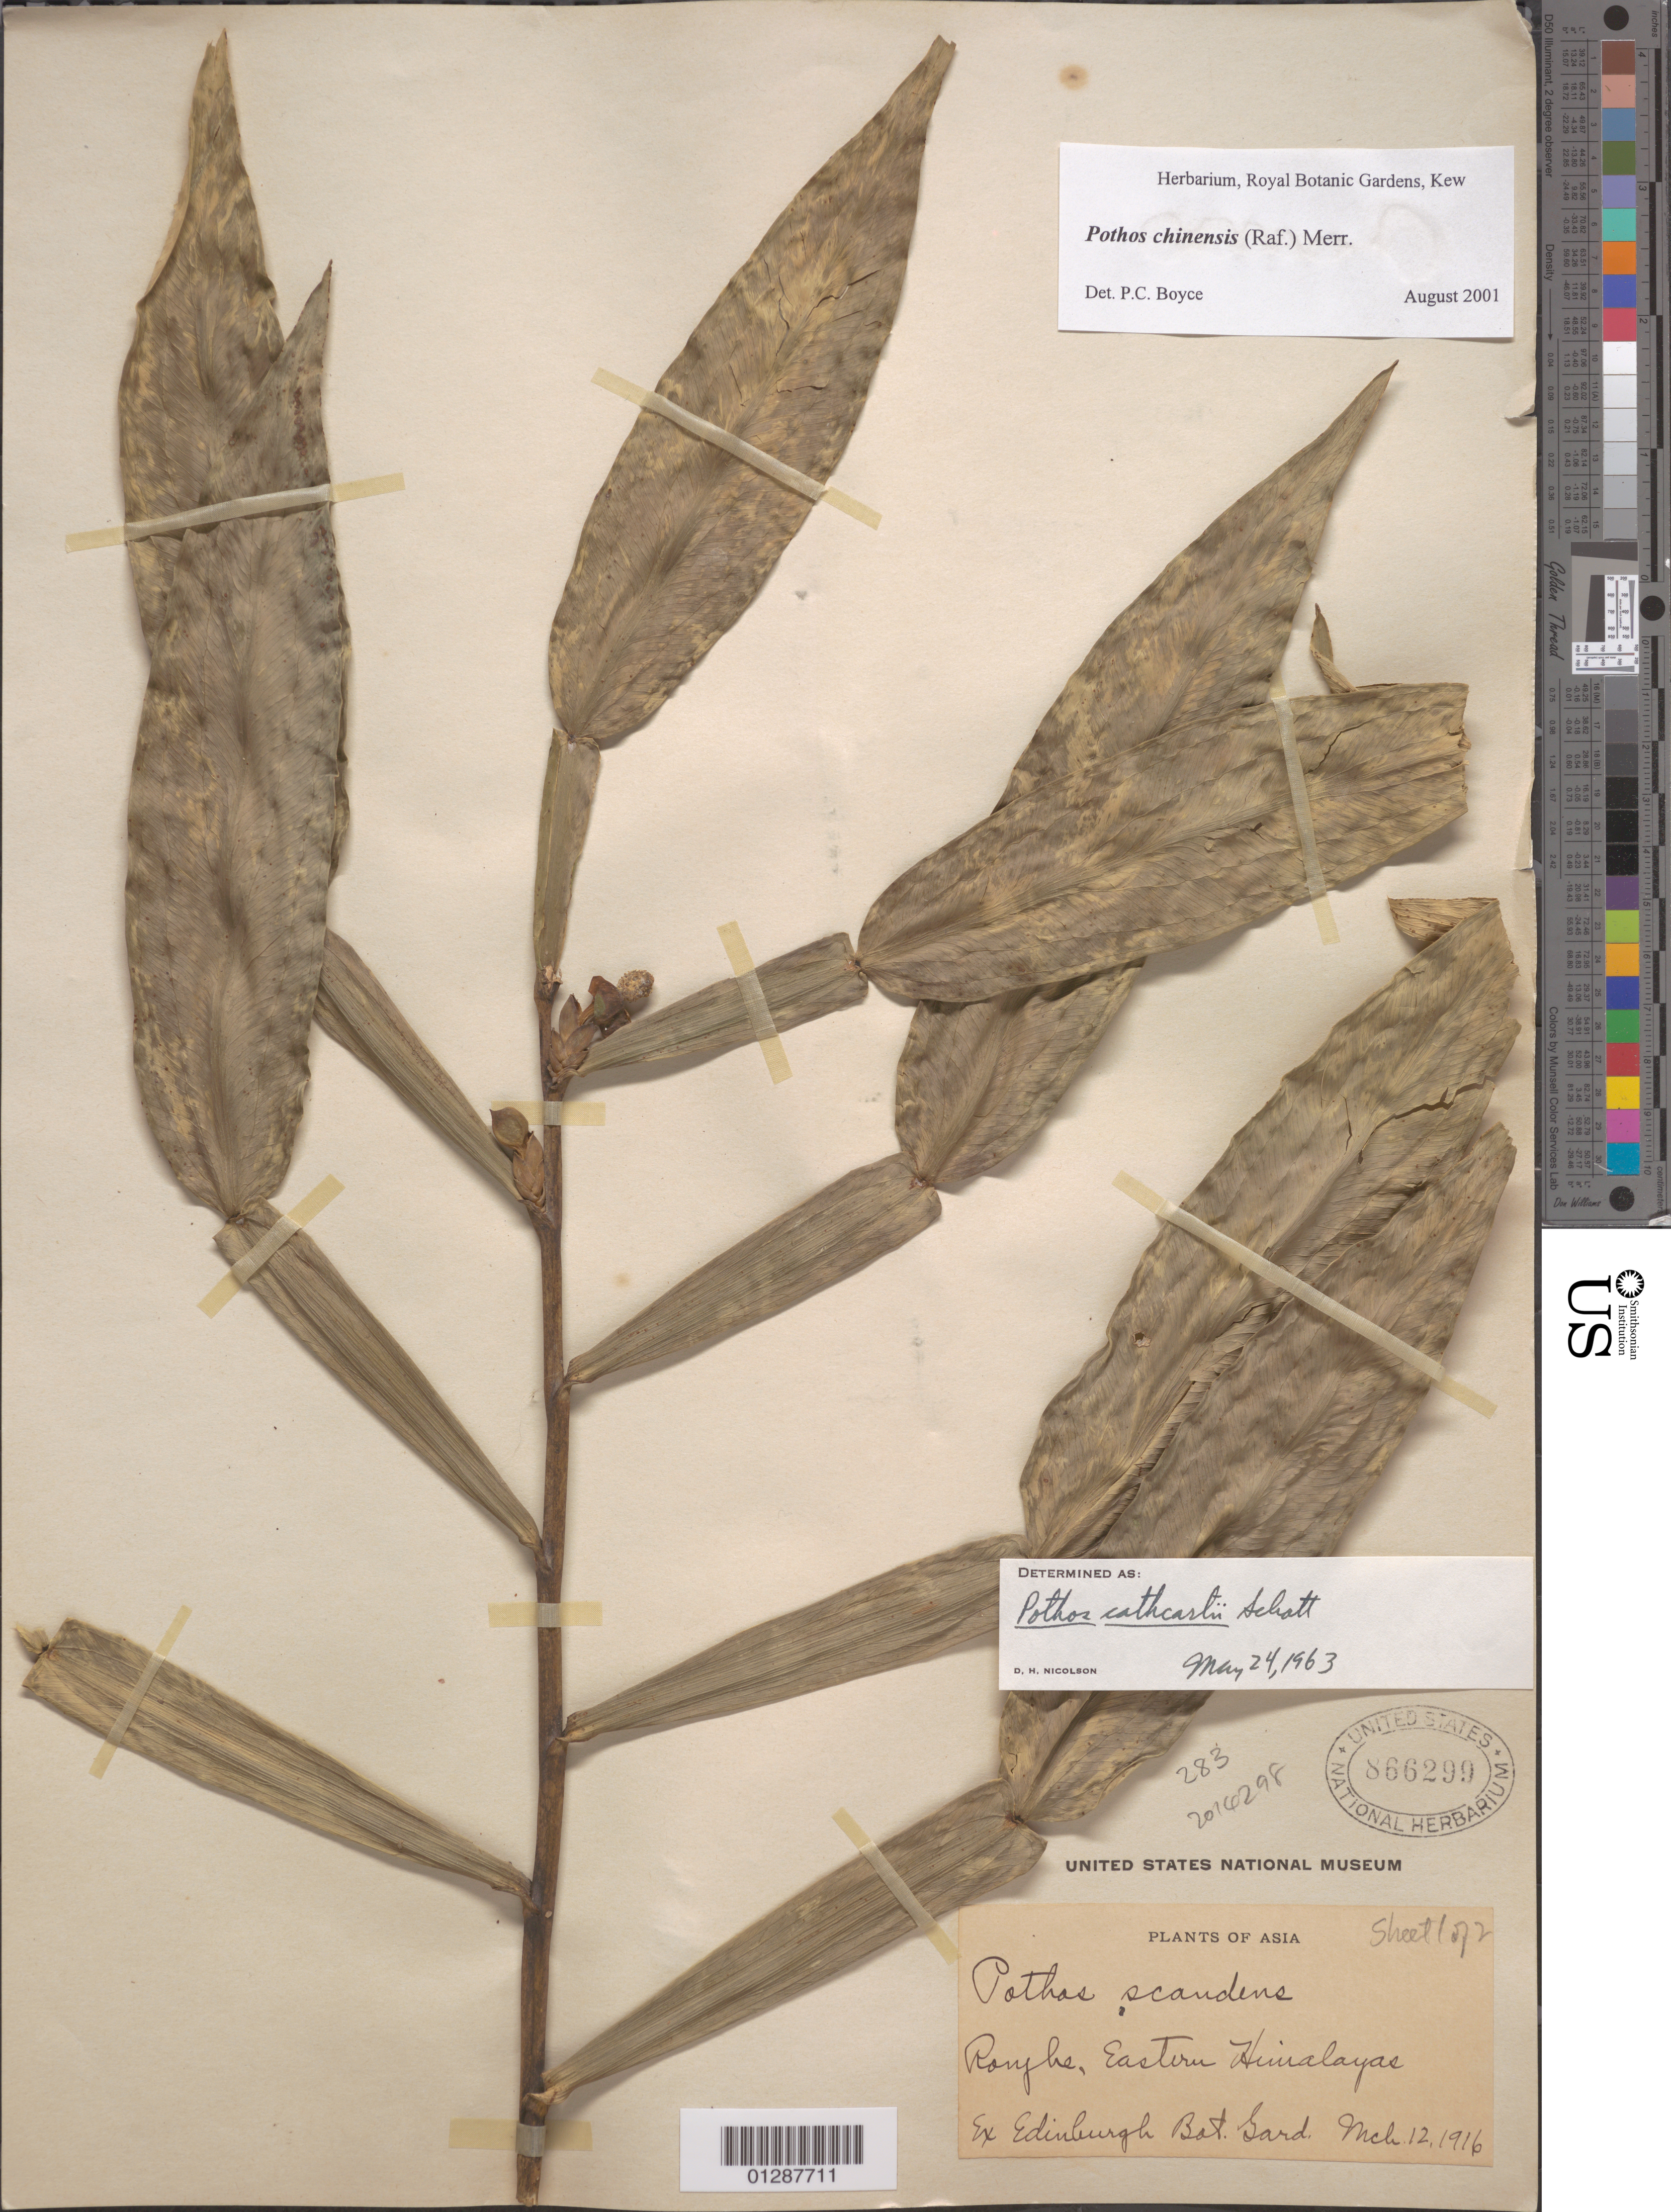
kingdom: Plantae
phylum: Tracheophyta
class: Liliopsida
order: Alismatales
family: Araceae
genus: Pothos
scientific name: Pothos chinensis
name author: (Raf.) Merr.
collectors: Edinburg Bot. Gard.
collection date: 1916-03-12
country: India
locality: Asia. Ronjhe, Eastern Himalayas.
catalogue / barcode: US 866299